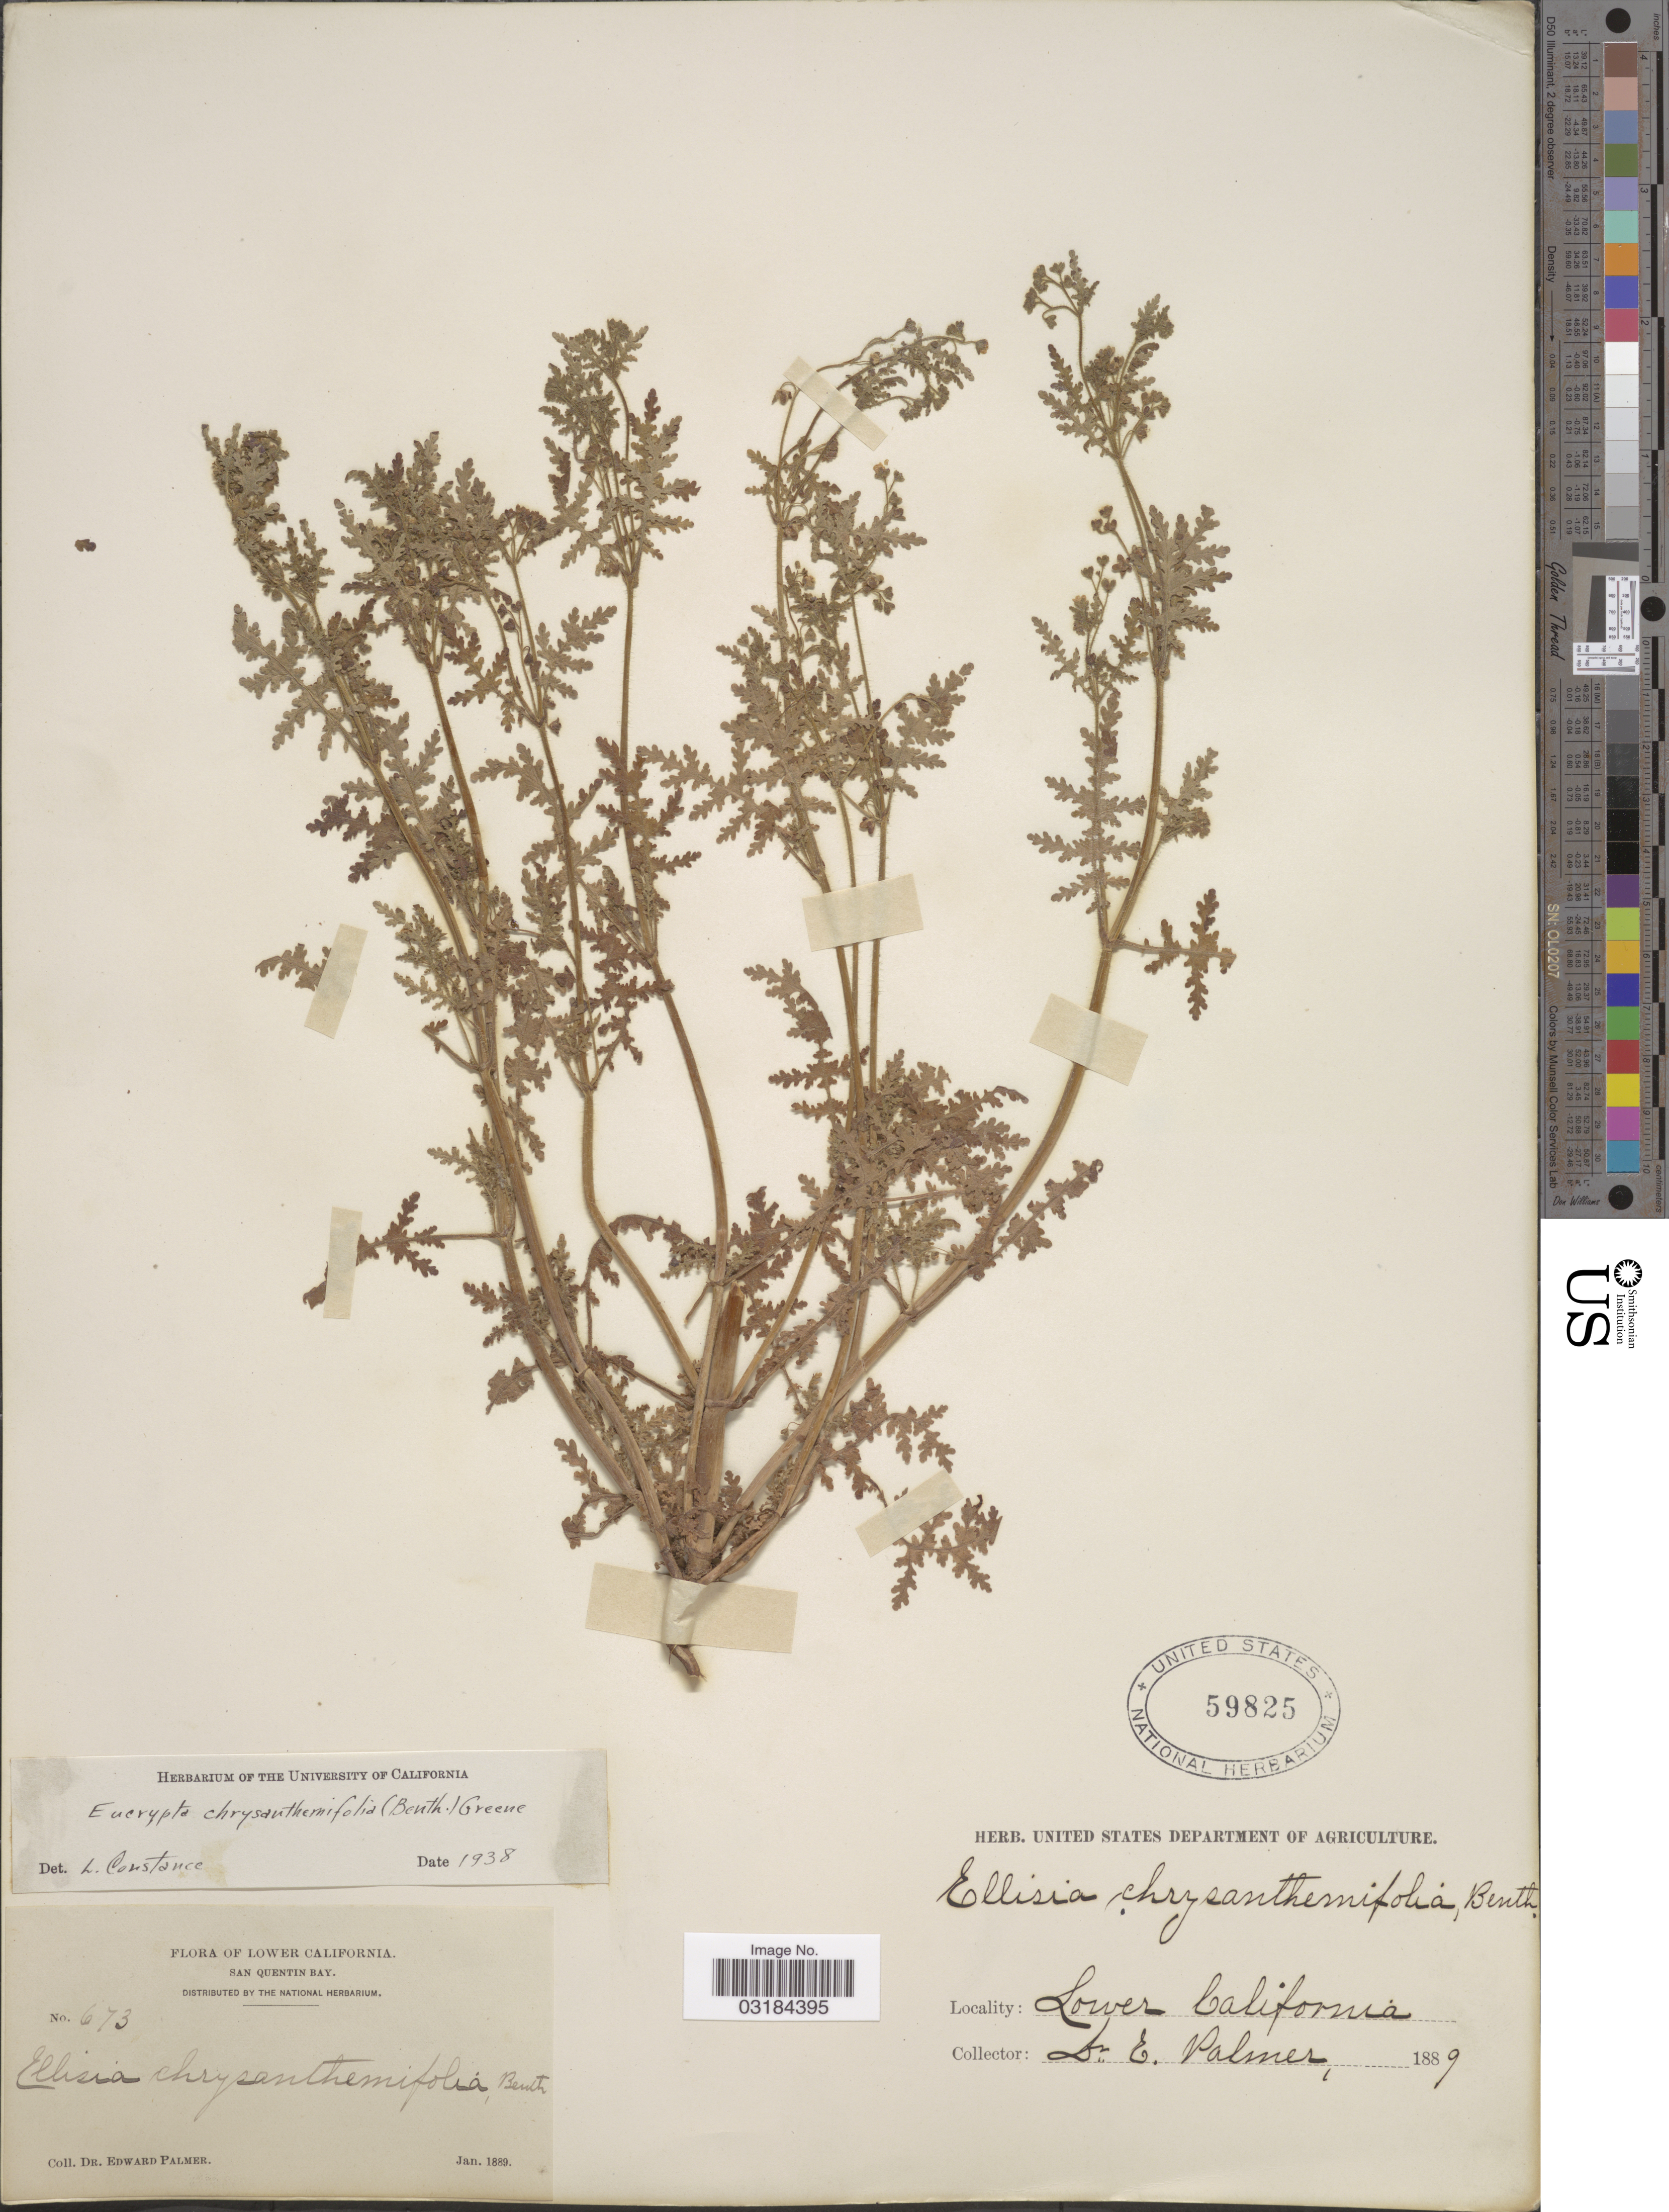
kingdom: Plantae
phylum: Tracheophyta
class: Magnoliopsida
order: Boraginales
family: Hydrophyllaceae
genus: Eucrypta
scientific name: Eucrypta chrysanthemifolia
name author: (Benth.) Greene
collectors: E. Palmer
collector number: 673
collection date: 1889-01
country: Mexico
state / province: Baja California Norte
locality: Lower California. San Quentin Bay.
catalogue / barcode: US 59825